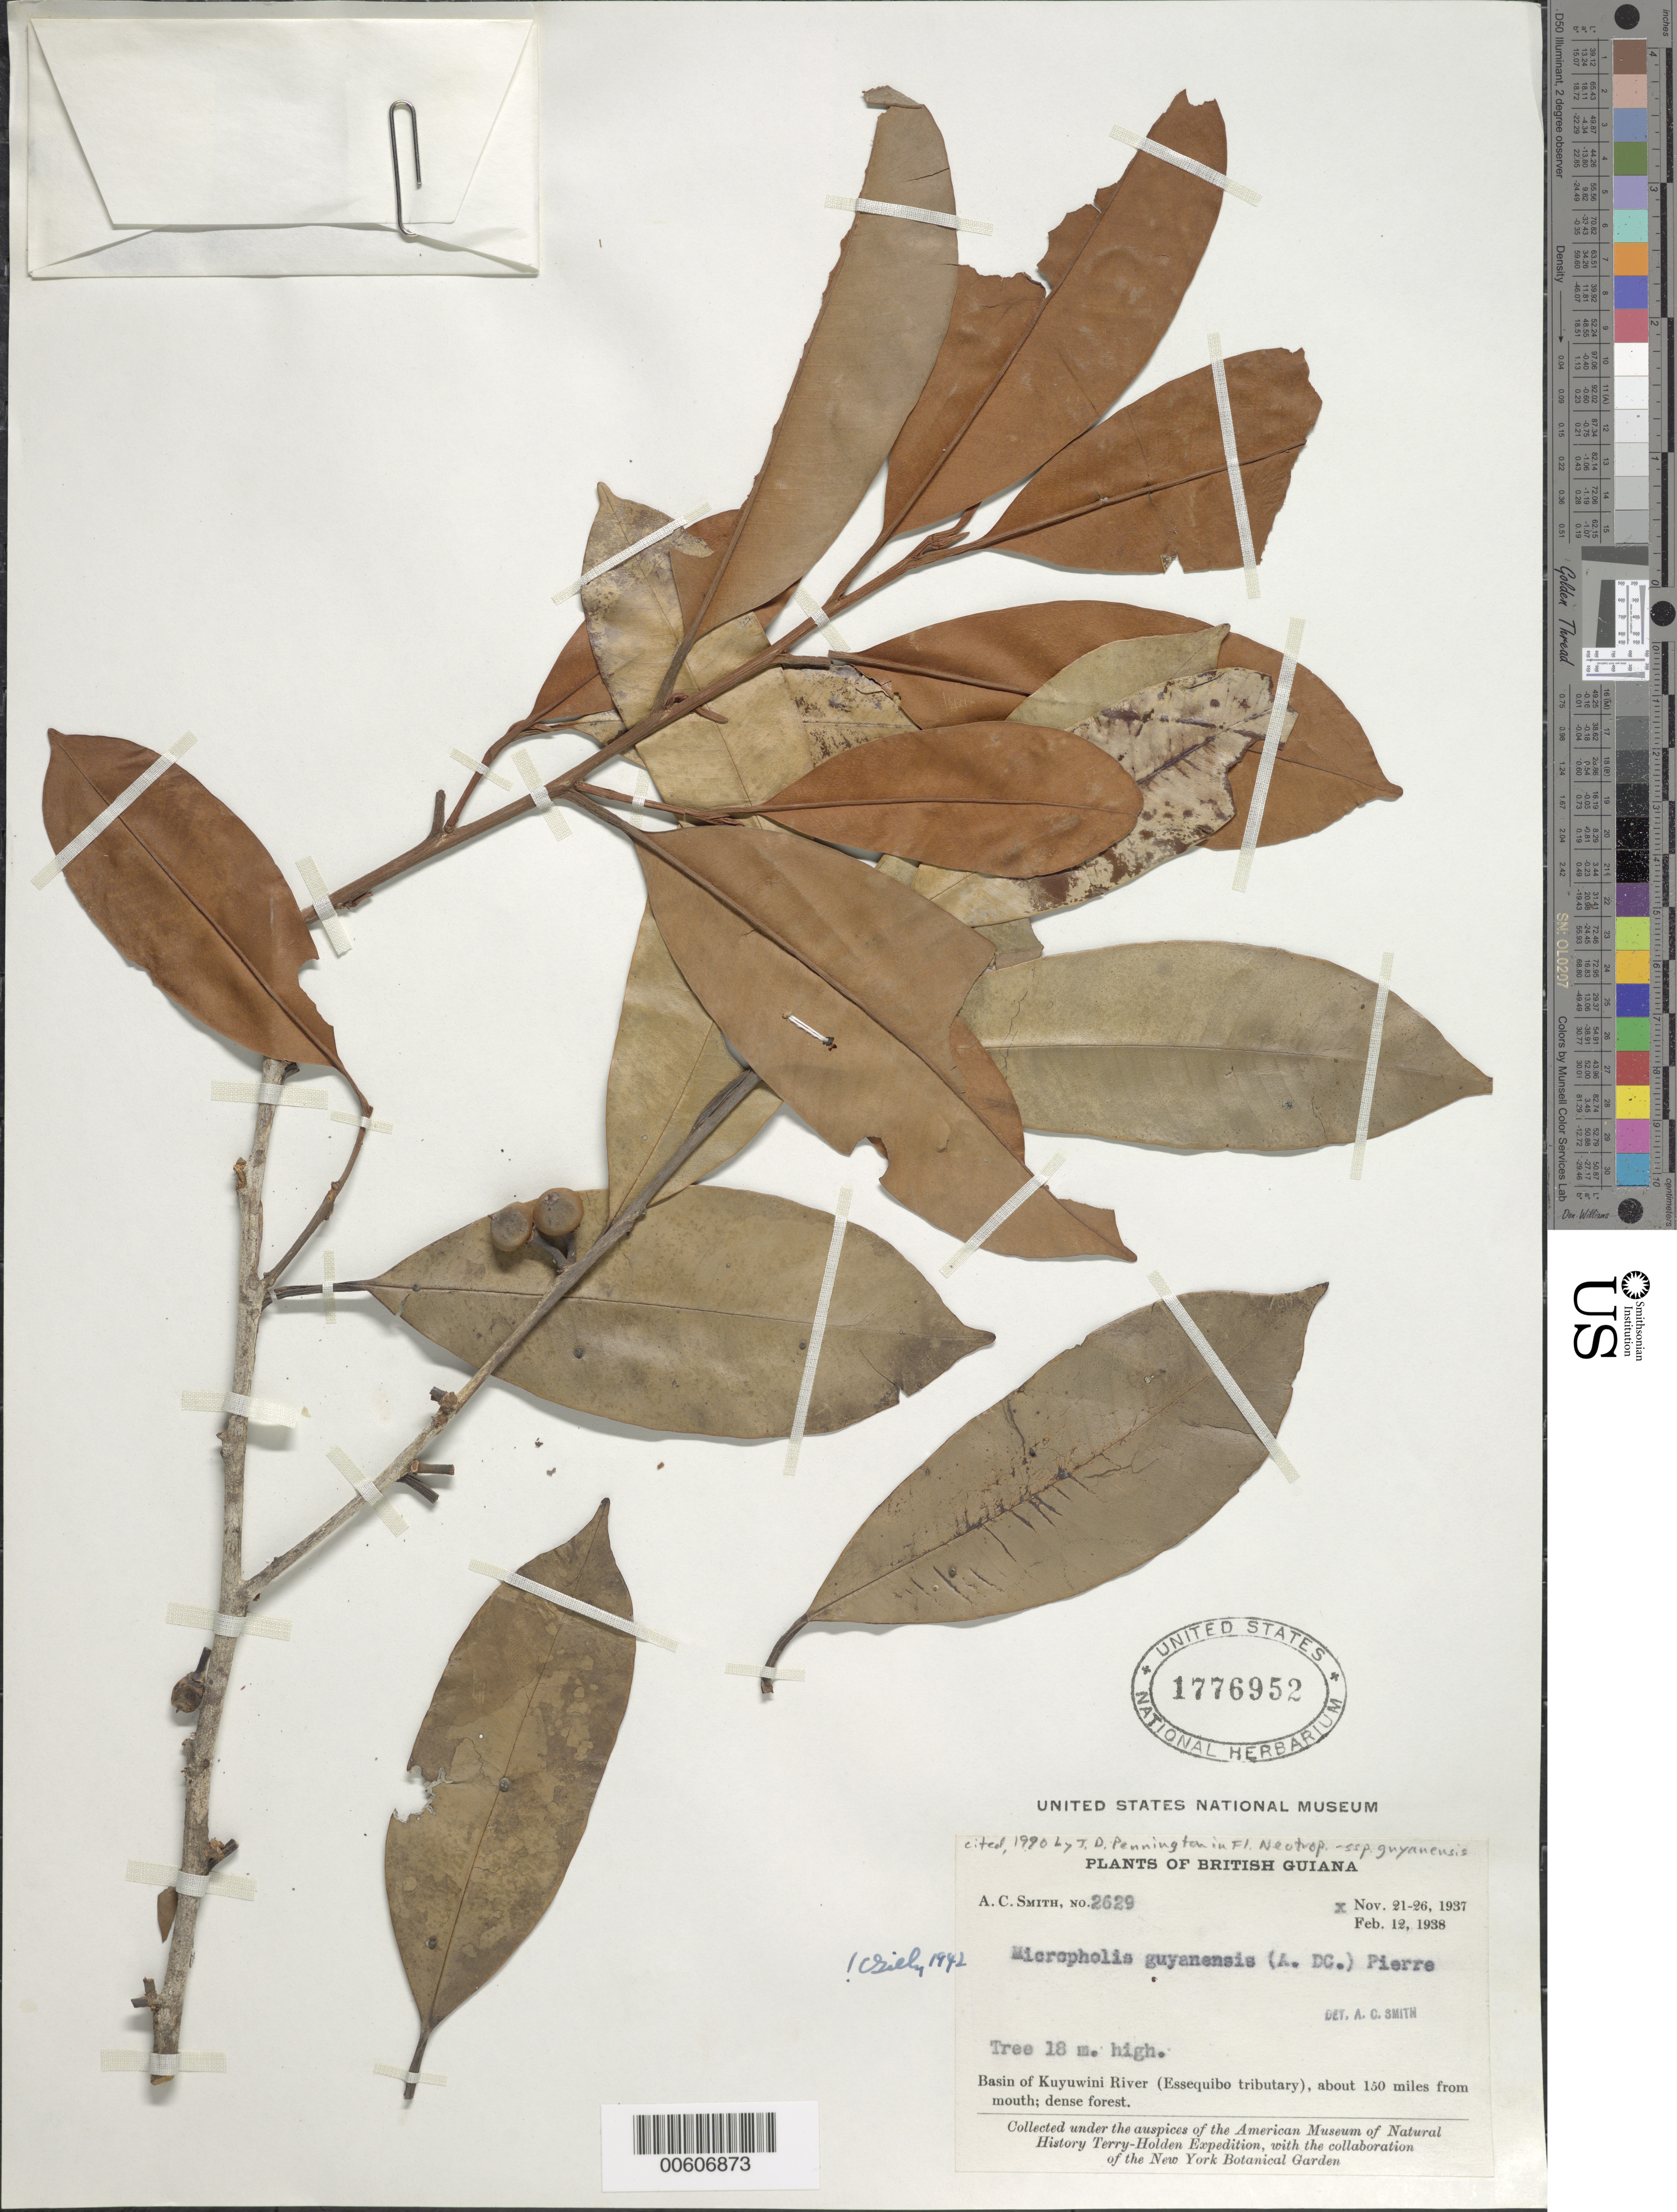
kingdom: Plantae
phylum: Tracheophyta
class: Magnoliopsida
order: Ericales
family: Sapotaceae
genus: Micropholis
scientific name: Micropholis guyanensis subsp. guyanensis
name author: (A. DC.) Pierre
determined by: Pennington, T. D., (K)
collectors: A. C. Smith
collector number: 2629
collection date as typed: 21-Nov-37 to 26-Nov-37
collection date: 1937-11-21/1937-11-26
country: Guyana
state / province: U. Takutu-U. Essequibo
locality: Kuyuwini River Basin (Essequibo River tributary), about 150 mi. from mouth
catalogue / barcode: US 1776952